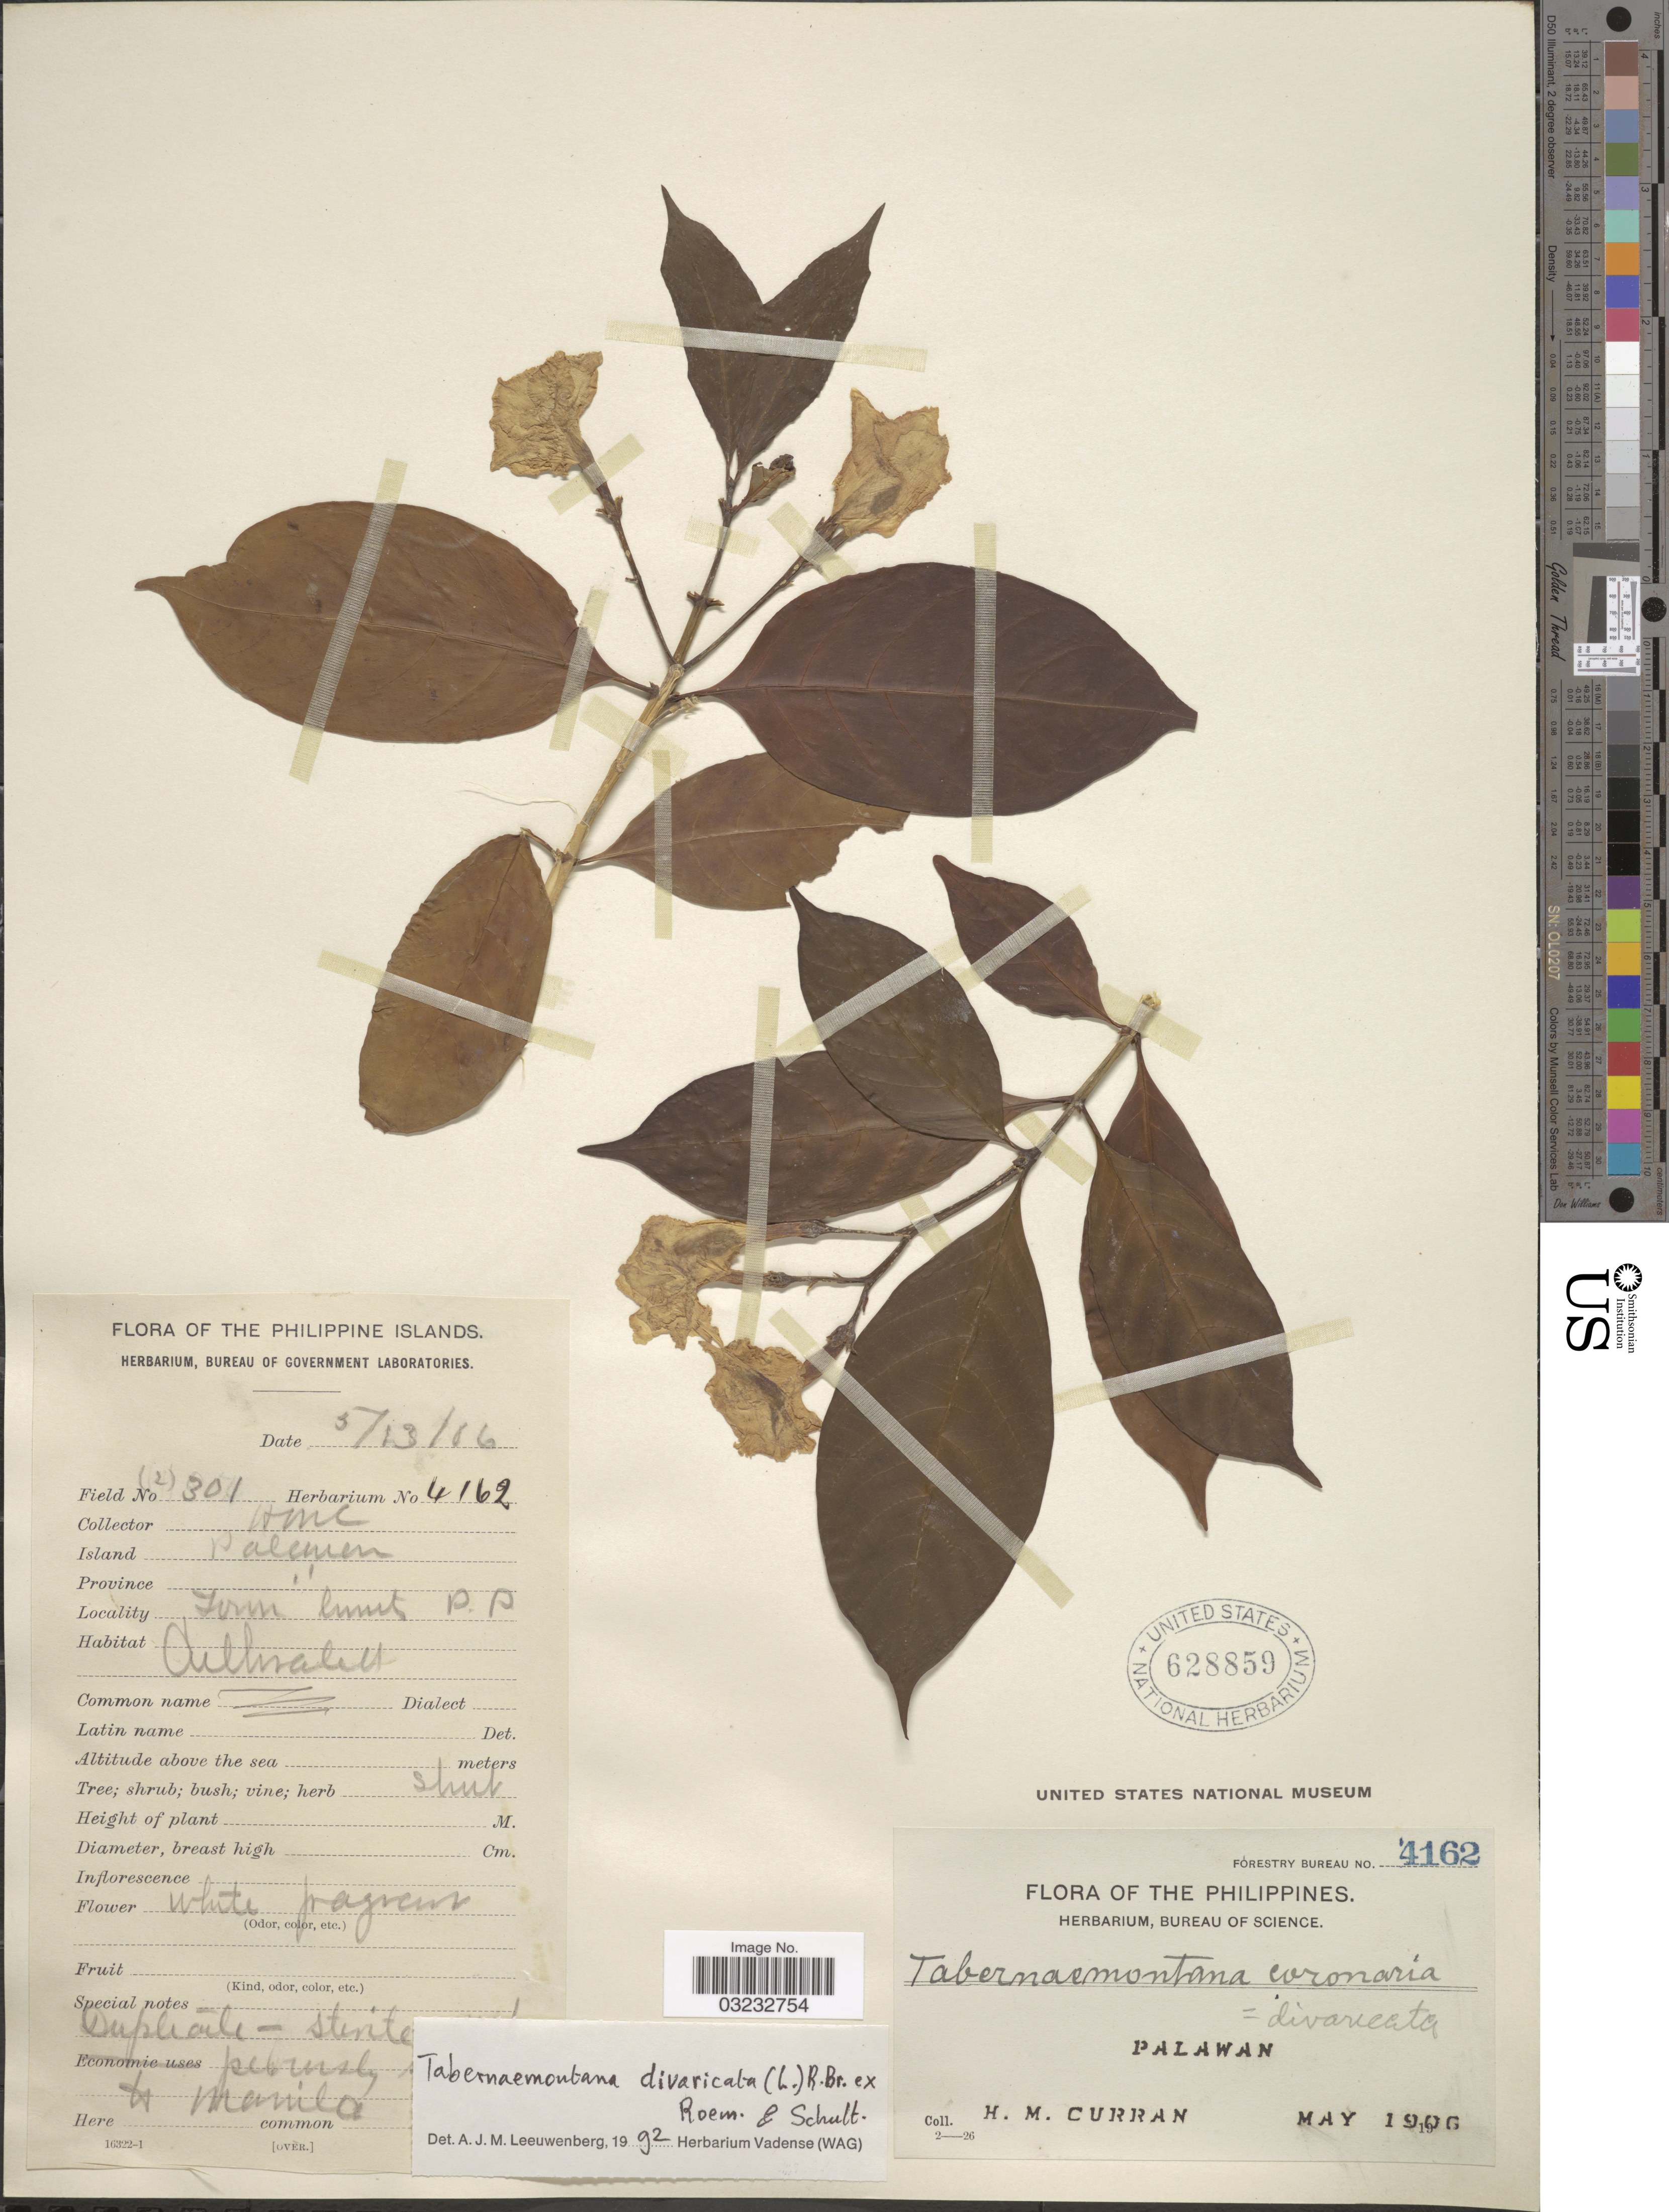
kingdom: Plantae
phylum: Tracheophyta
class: Magnoliopsida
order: Gentianales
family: Apocynaceae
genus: Tabernaemontana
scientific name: Tabernaemontana divaricata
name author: (L.) R. Br. ex Roem. & Schult.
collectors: H. M. Curran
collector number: Forestry Bureau 4162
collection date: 1906-05-13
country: Philippines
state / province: Mimaropa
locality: Palawan.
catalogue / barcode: US 628859